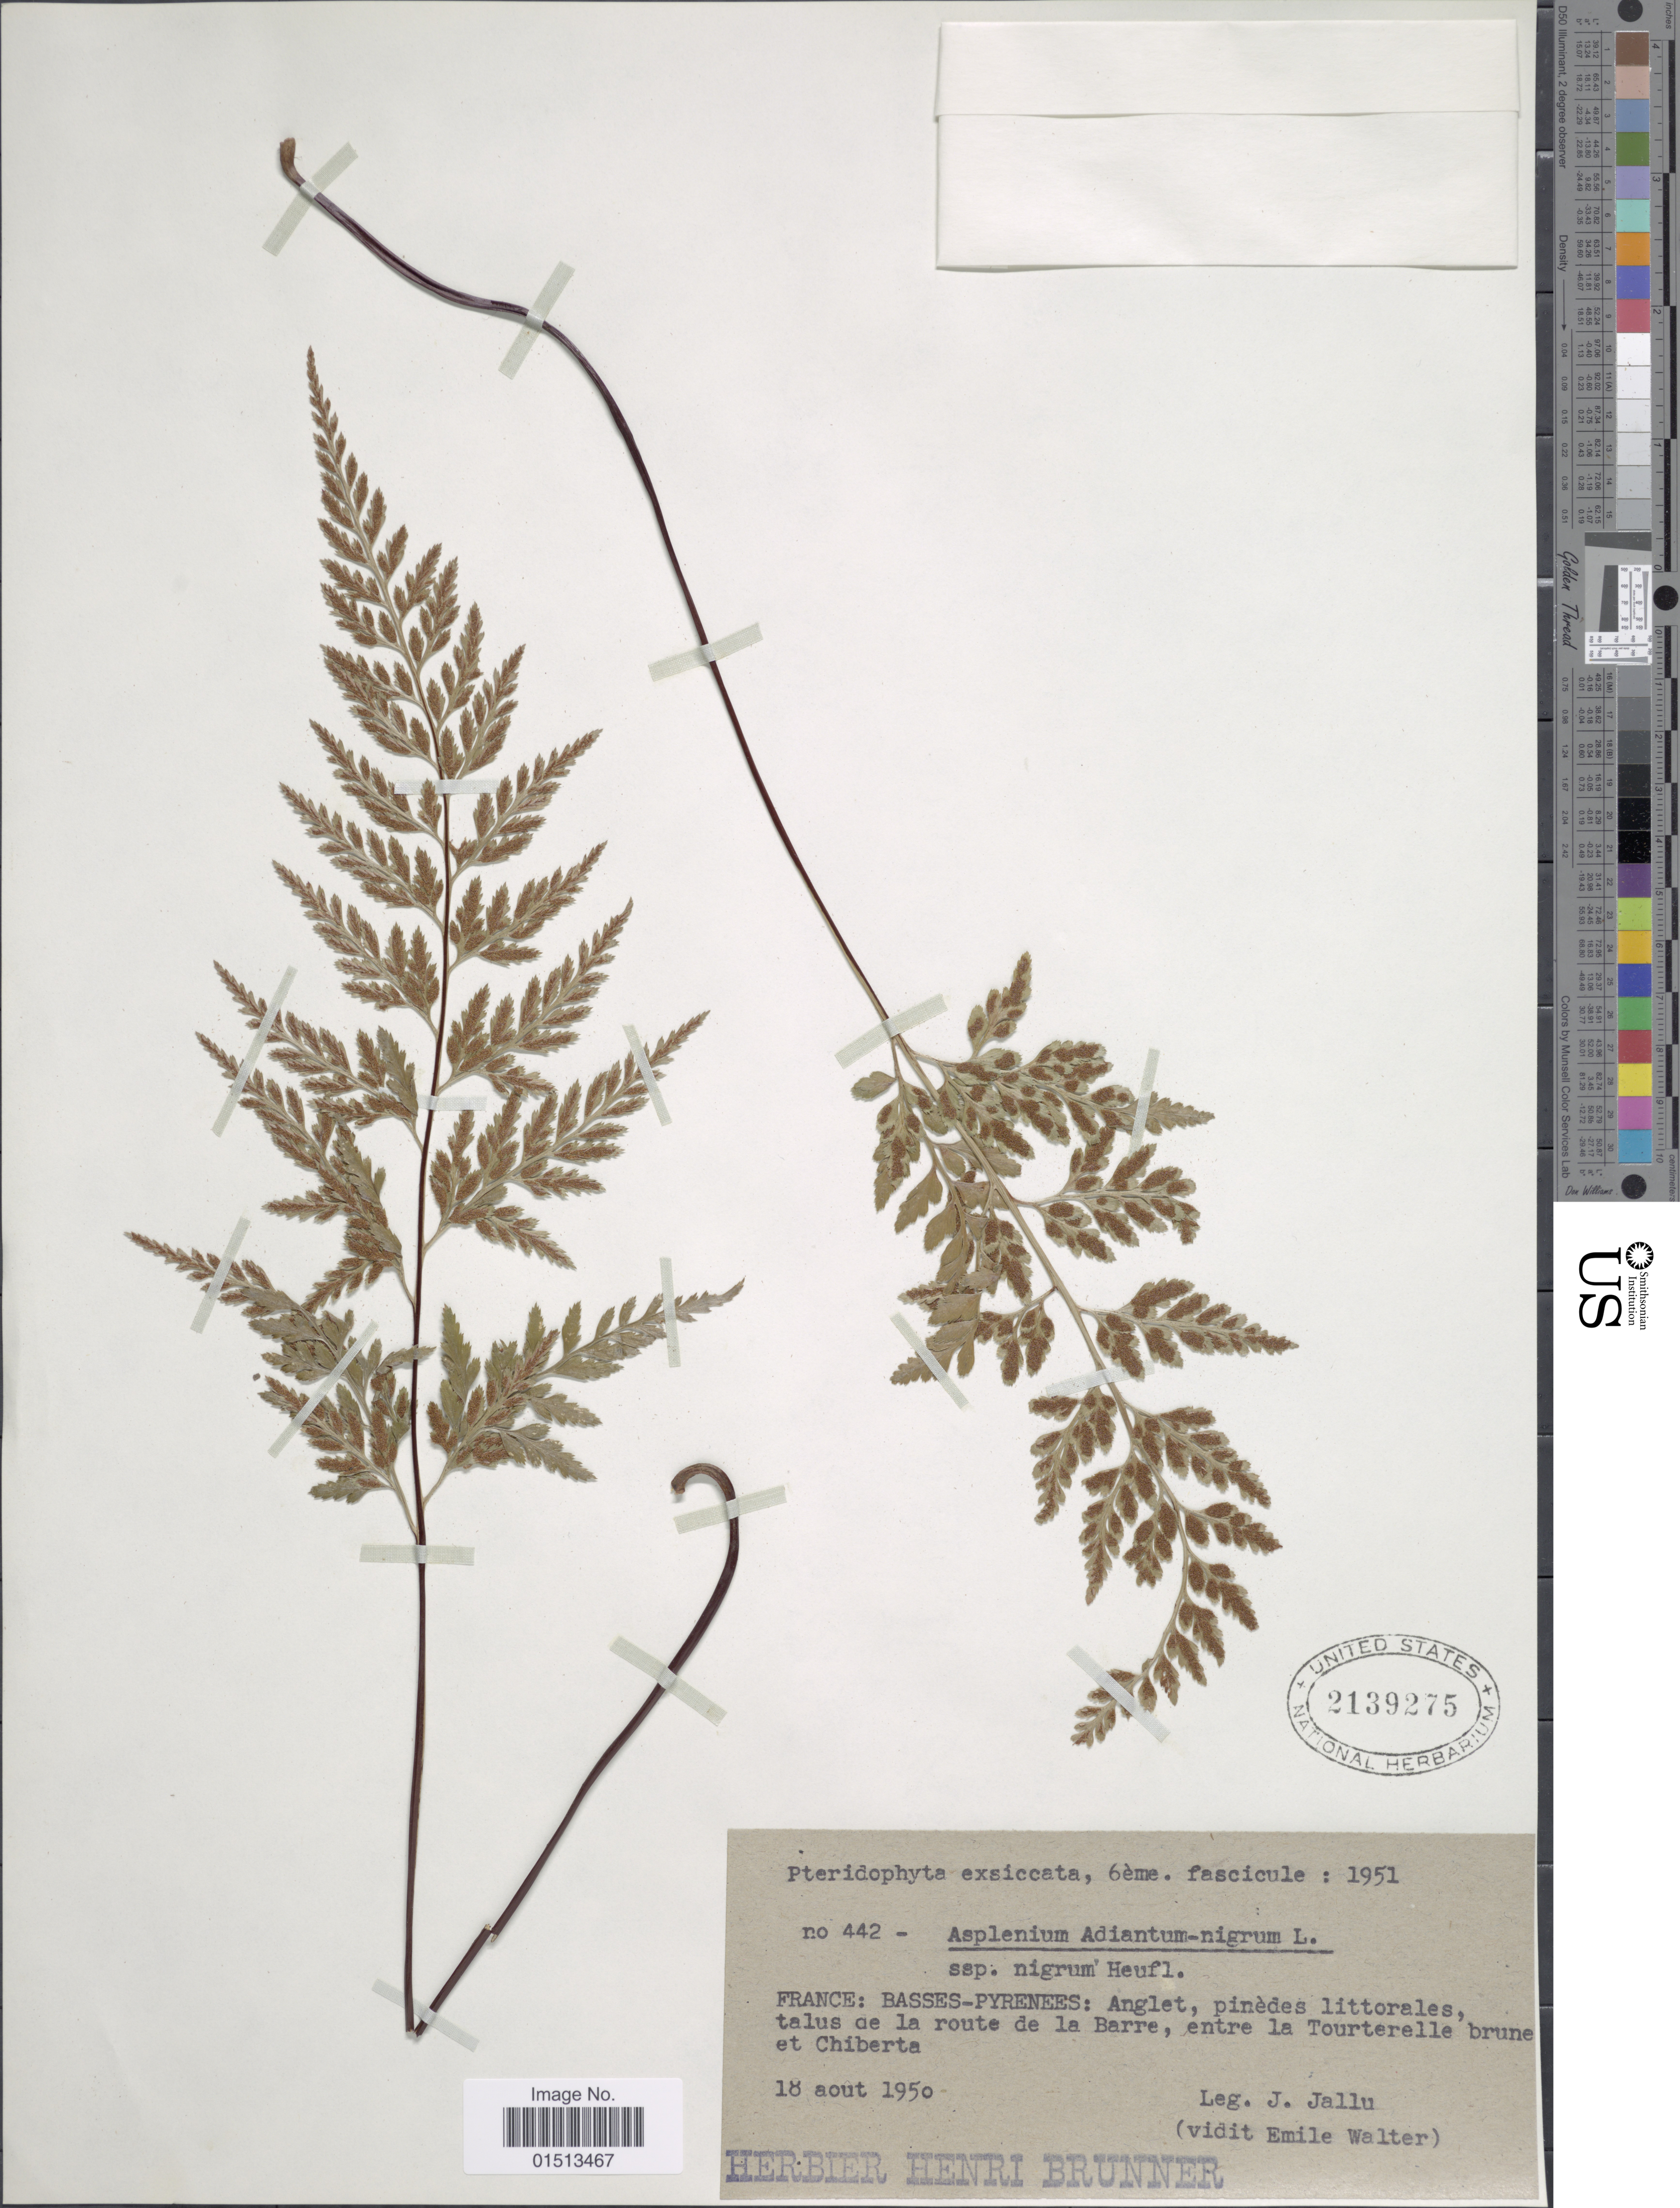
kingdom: Plantae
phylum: Tracheophyta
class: Polypodiopsida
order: Polypodiales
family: Aspleniaceae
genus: Asplenium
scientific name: Asplenium adiantum-nigrum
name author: L.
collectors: J. Jallu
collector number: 442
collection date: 1950-08-18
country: France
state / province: Nouvelle-Aquitaine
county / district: Pyrénées-Atlantiques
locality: Basses-Pyrenees: Anglet, pinedes littorales, telus de la route de la Barre, entre la Tourterella brune et Chiberta.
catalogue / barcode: US 2139275